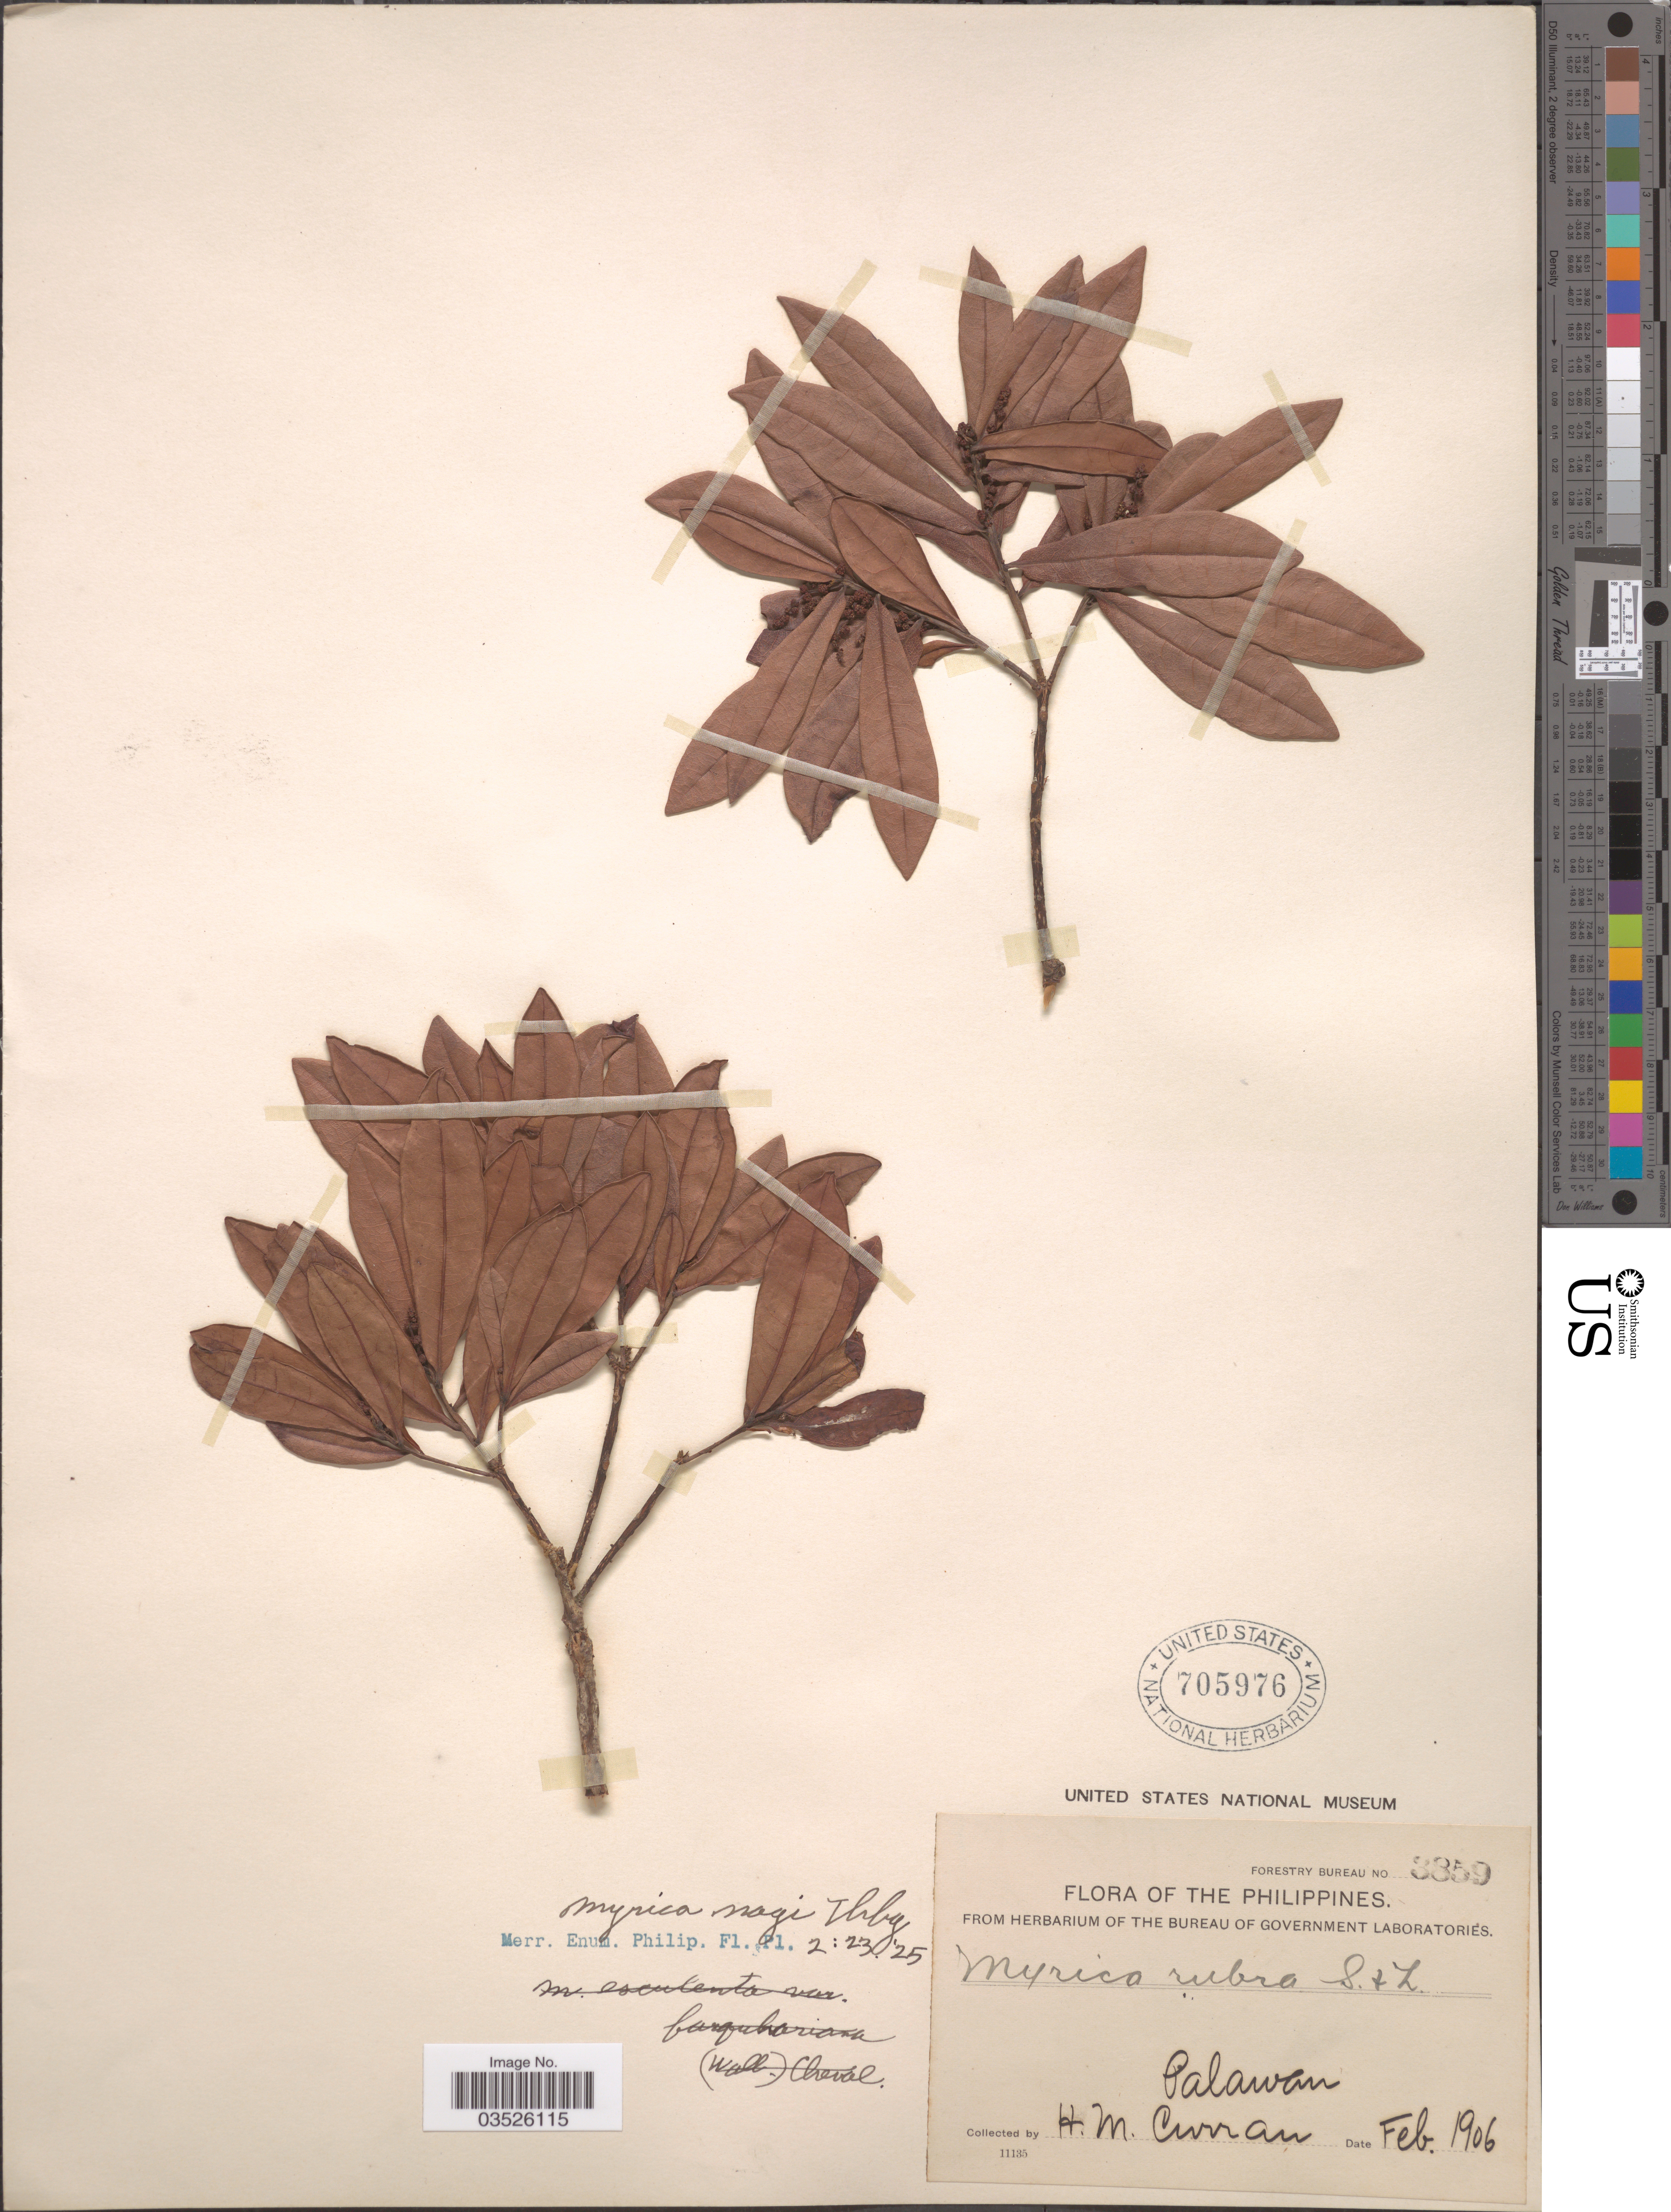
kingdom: Plantae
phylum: Tracheophyta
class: Magnoliopsida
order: Fagales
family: Myricaceae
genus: Morella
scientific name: Morella rubra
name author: Lour.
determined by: Strong, Mark T., (BOT), Smithsonian Institution - National Museum of Natural History (UNITED STATES)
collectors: H. M. Curran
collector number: Forestry Bureau 3859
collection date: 1906-02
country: Philippines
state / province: Mimaropa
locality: Palawan.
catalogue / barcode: US 705976